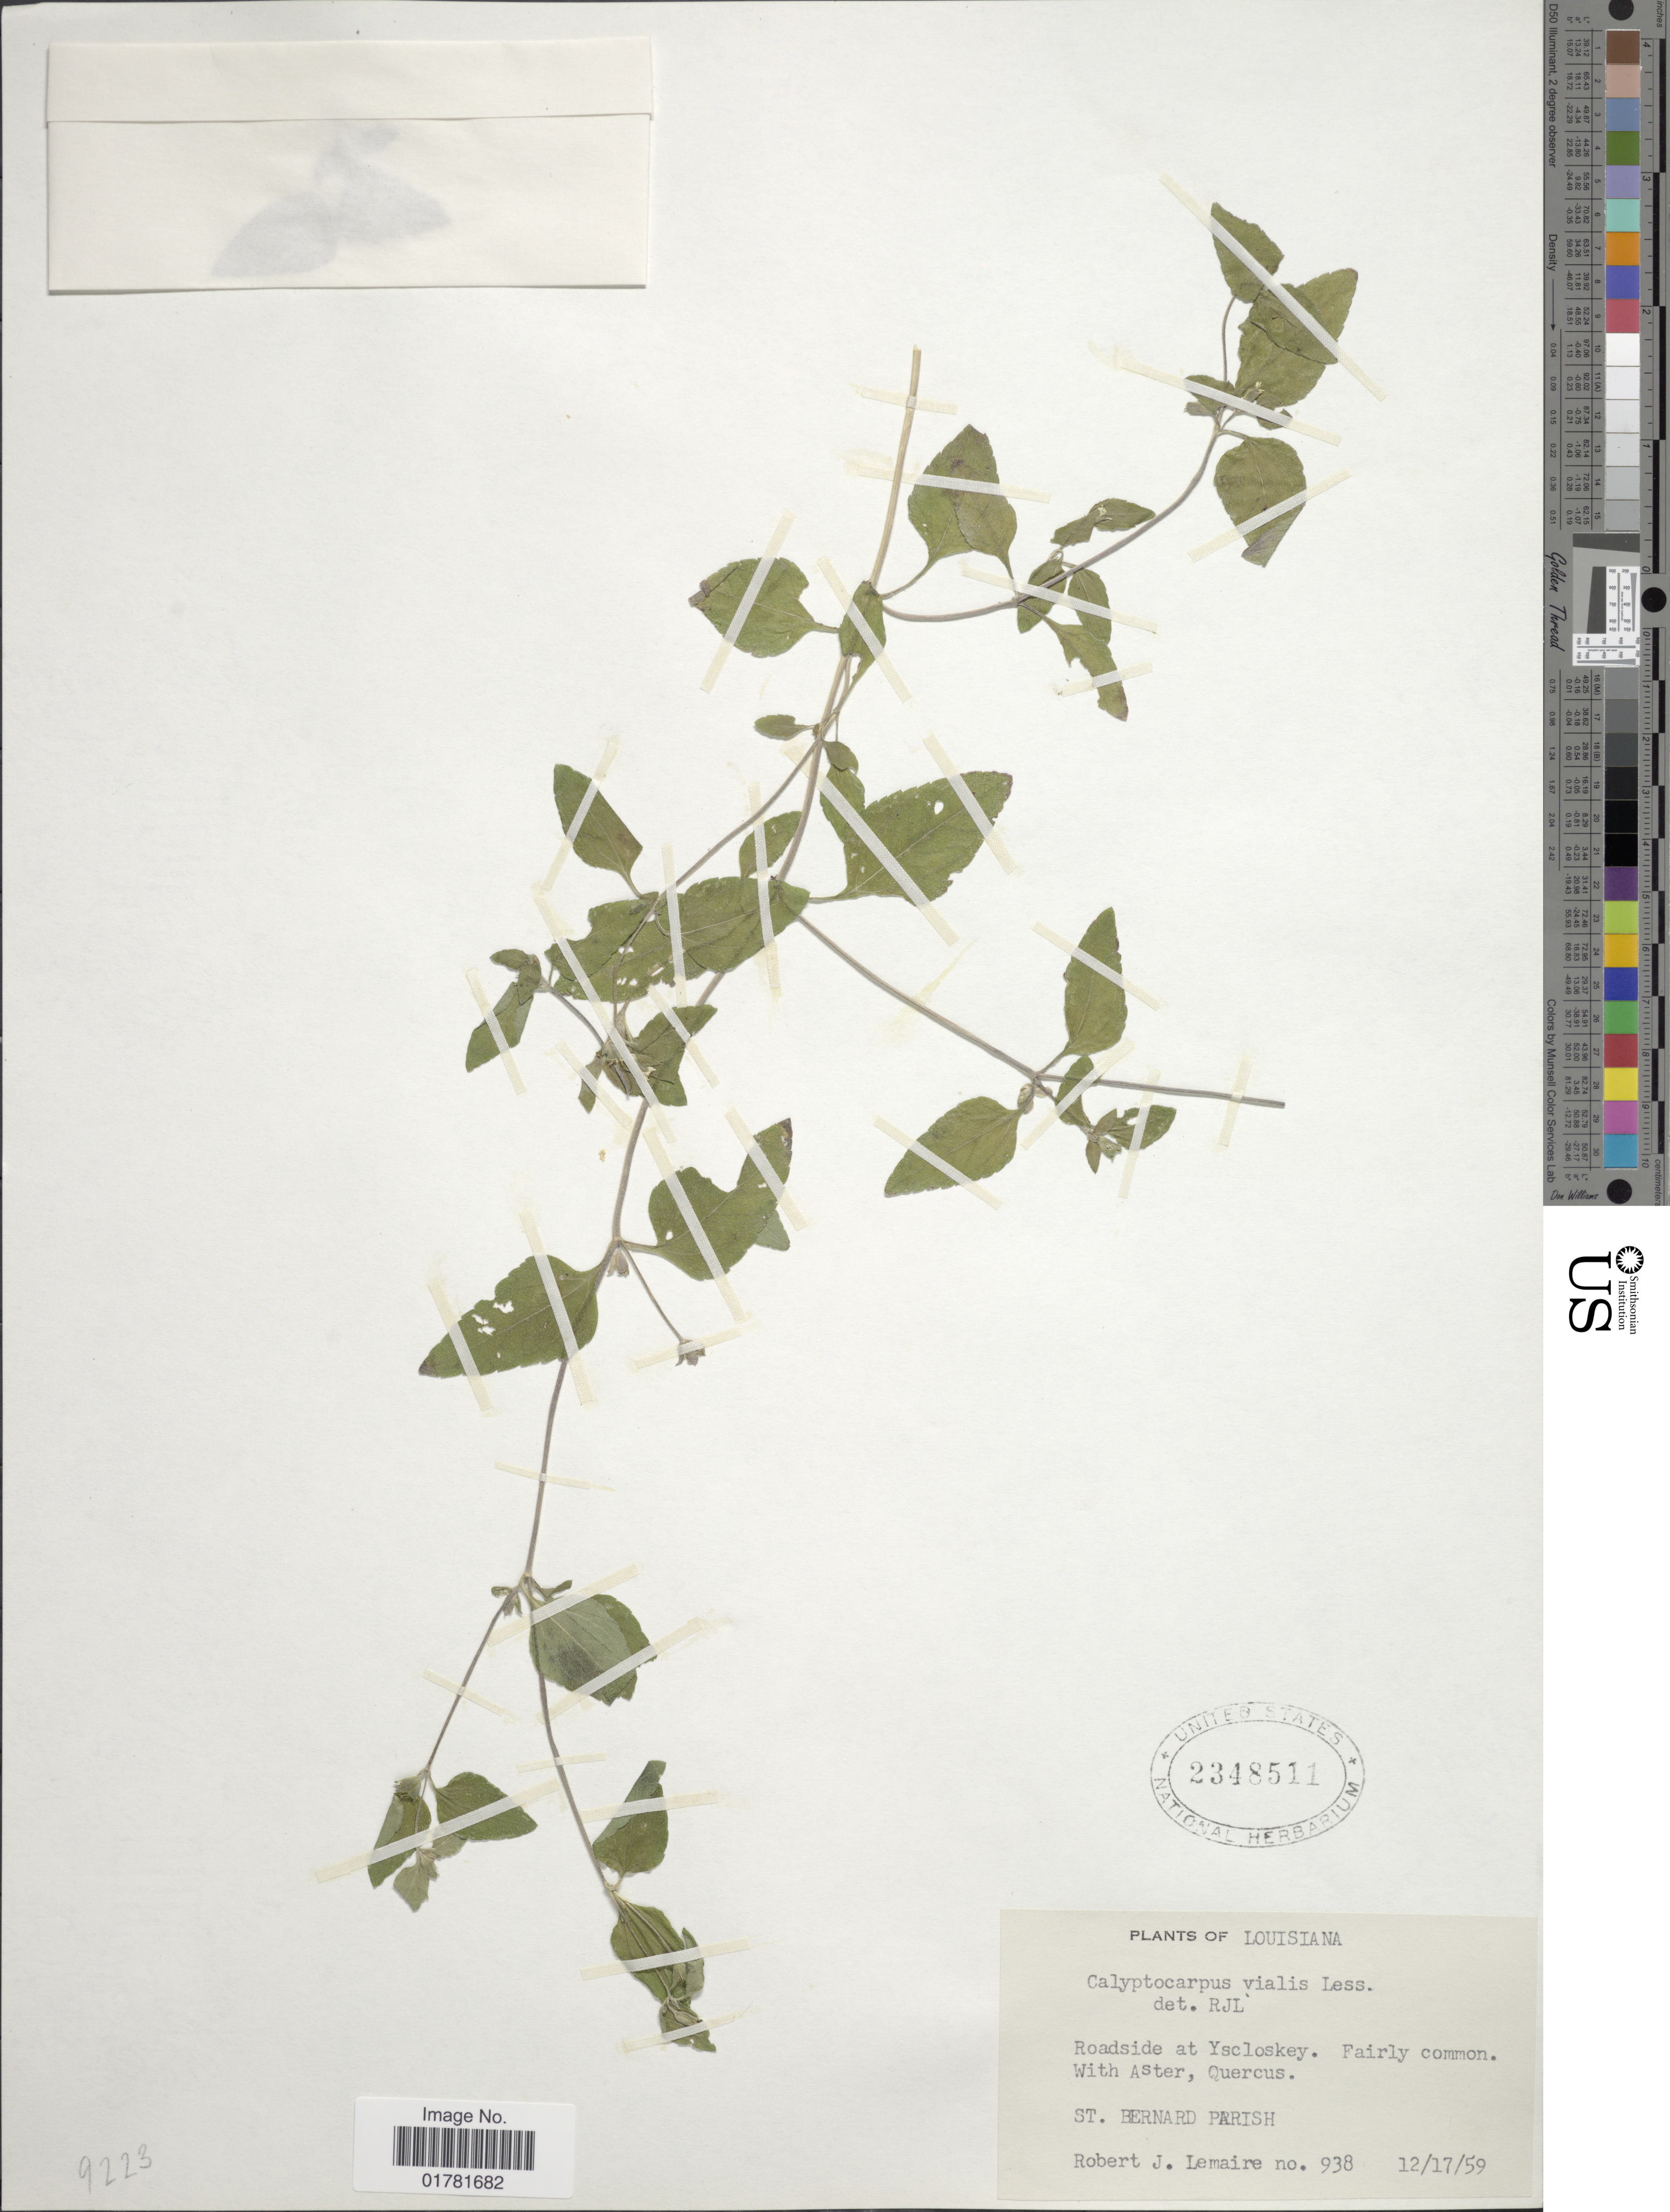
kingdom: Plantae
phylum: Tracheophyta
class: Magnoliopsida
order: Asterales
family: Asteraceae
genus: Calyptocarpus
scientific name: Calyptocarpus vialis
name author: Less.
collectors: R. J. Lemaire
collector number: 938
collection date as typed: Transcribed d/m/y: 17/12/59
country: United States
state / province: Louisiana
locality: Roadside at Yscloskey, St Bernard Parish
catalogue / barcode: US 2348511